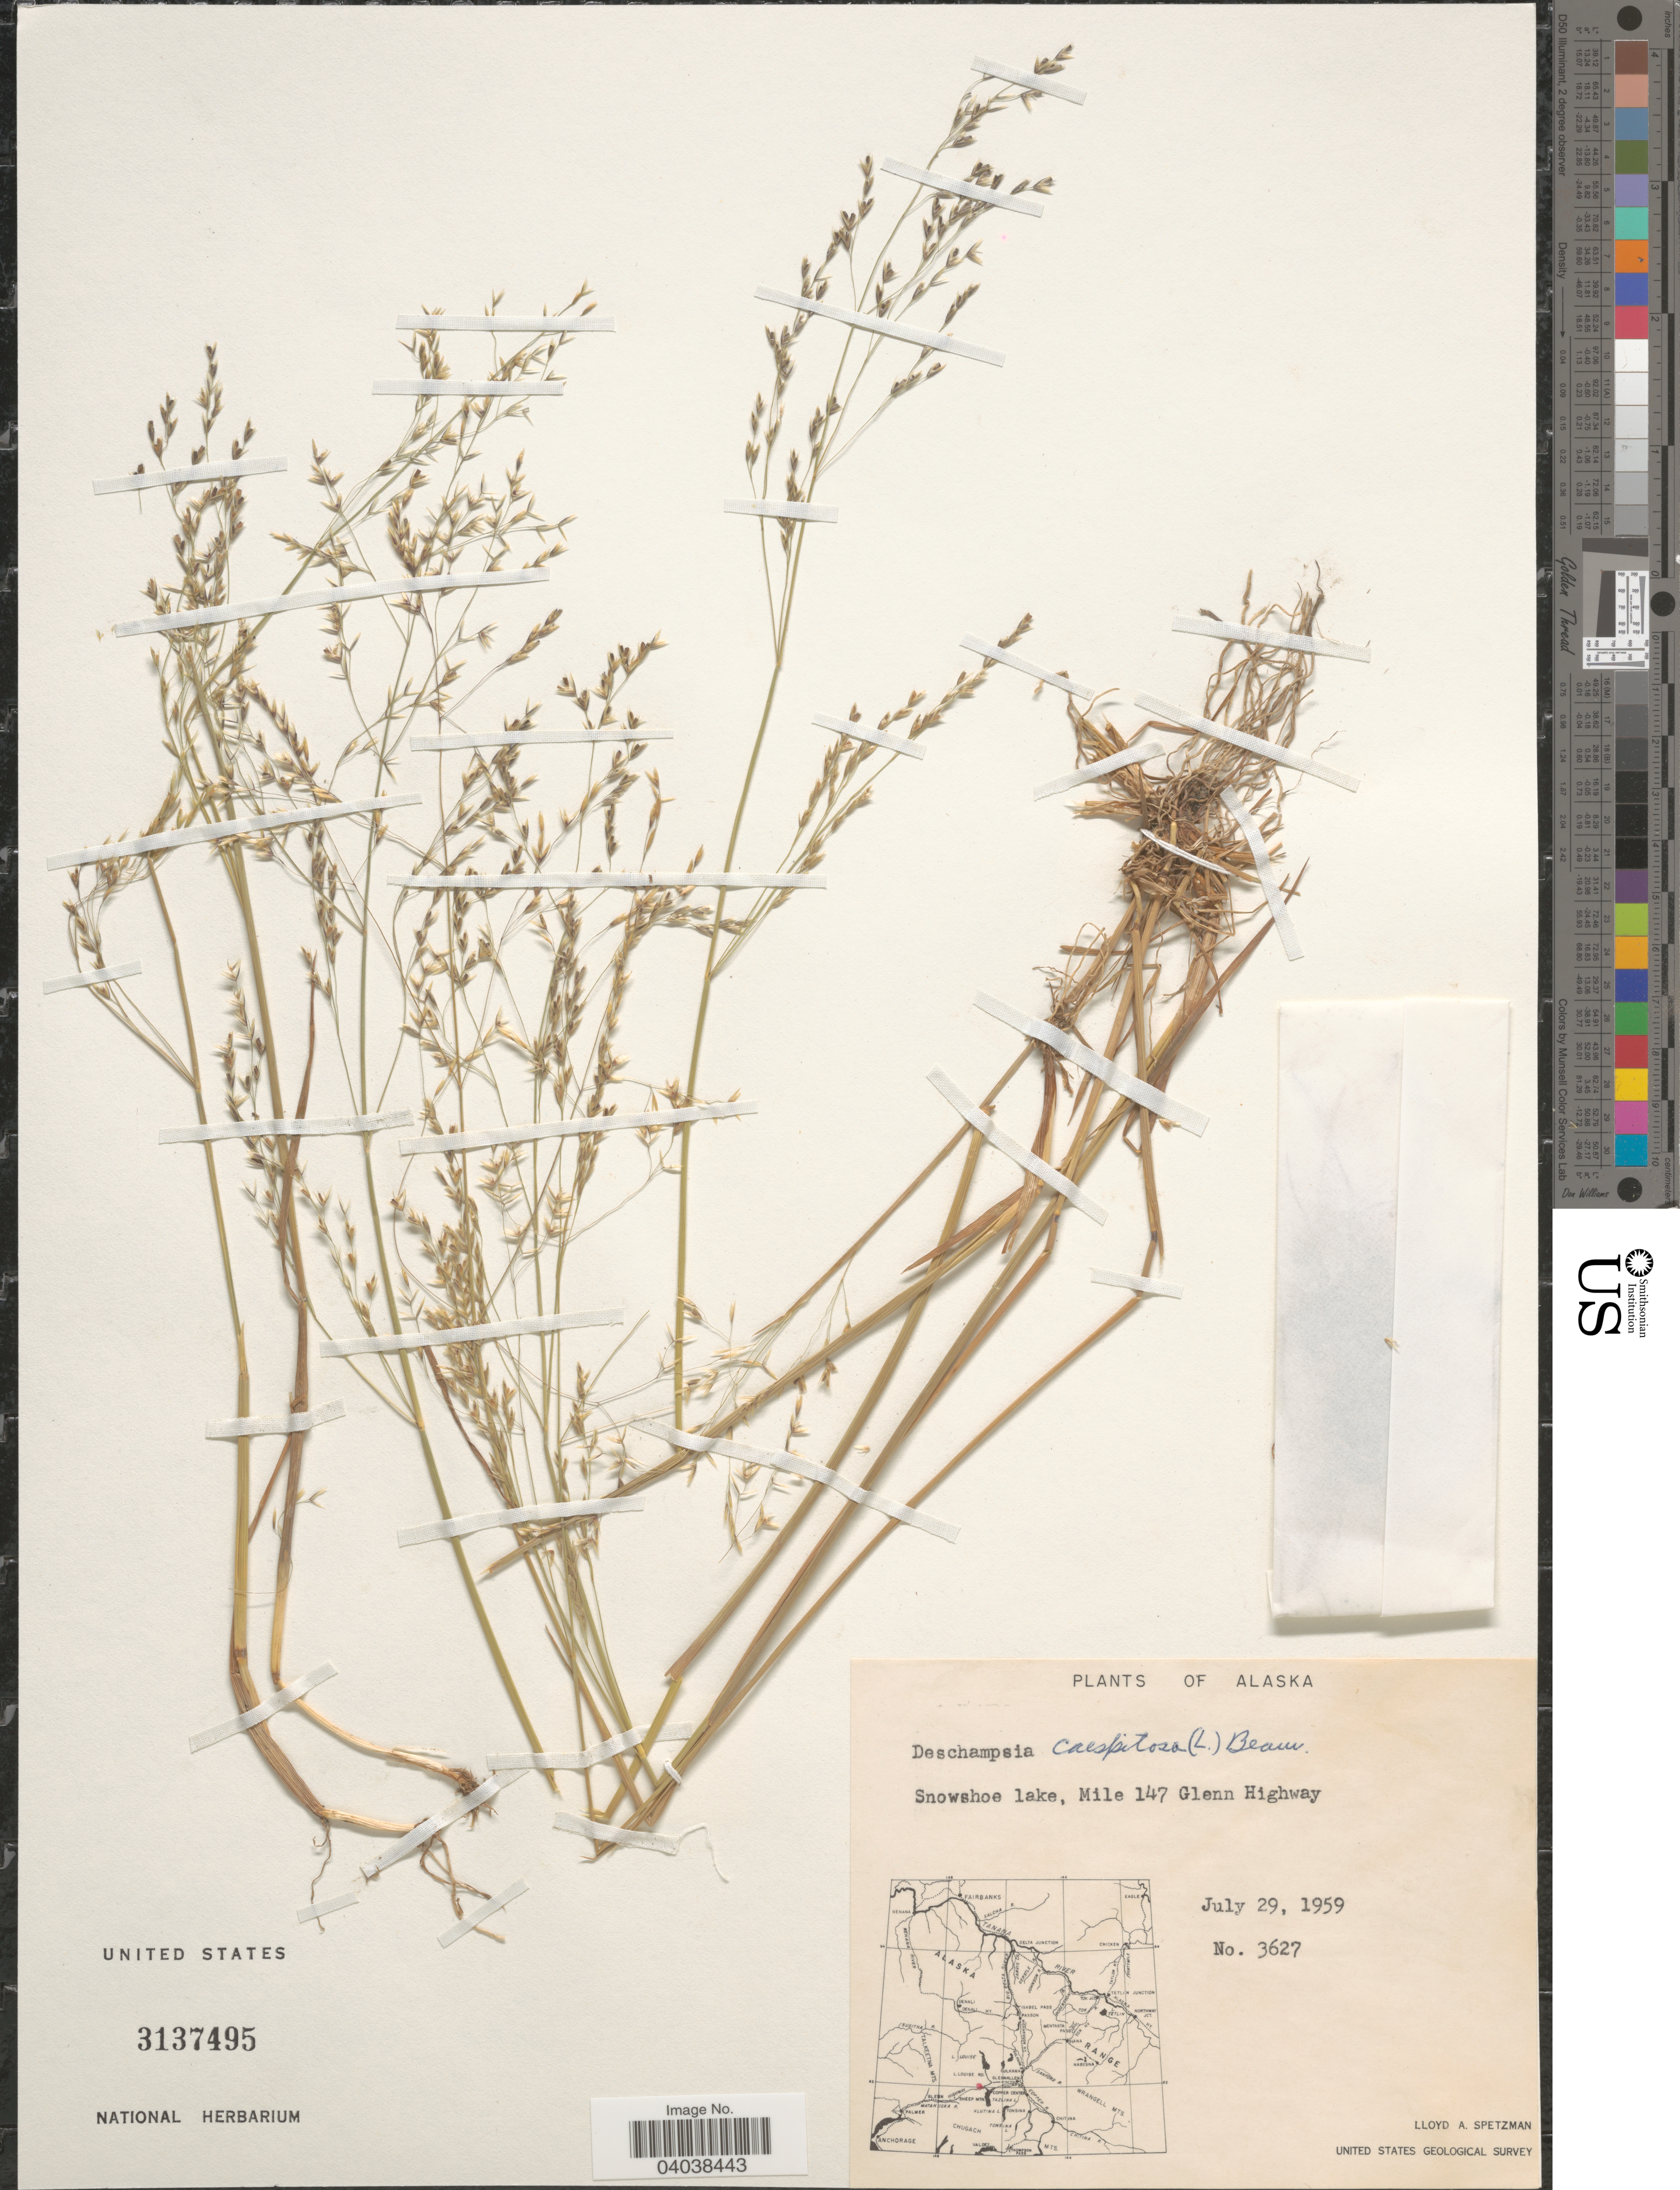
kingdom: Plantae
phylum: Tracheophyta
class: Liliopsida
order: Poales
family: Poaceae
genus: Deschampsia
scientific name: Deschampsia cespitosa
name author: (L.) P. Beauv.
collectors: L. Spetzman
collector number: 3627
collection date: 1959-07-29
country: United States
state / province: Alaska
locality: Snowshoe Lake, Mile 147 Glenn Highway.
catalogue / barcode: US 3137495